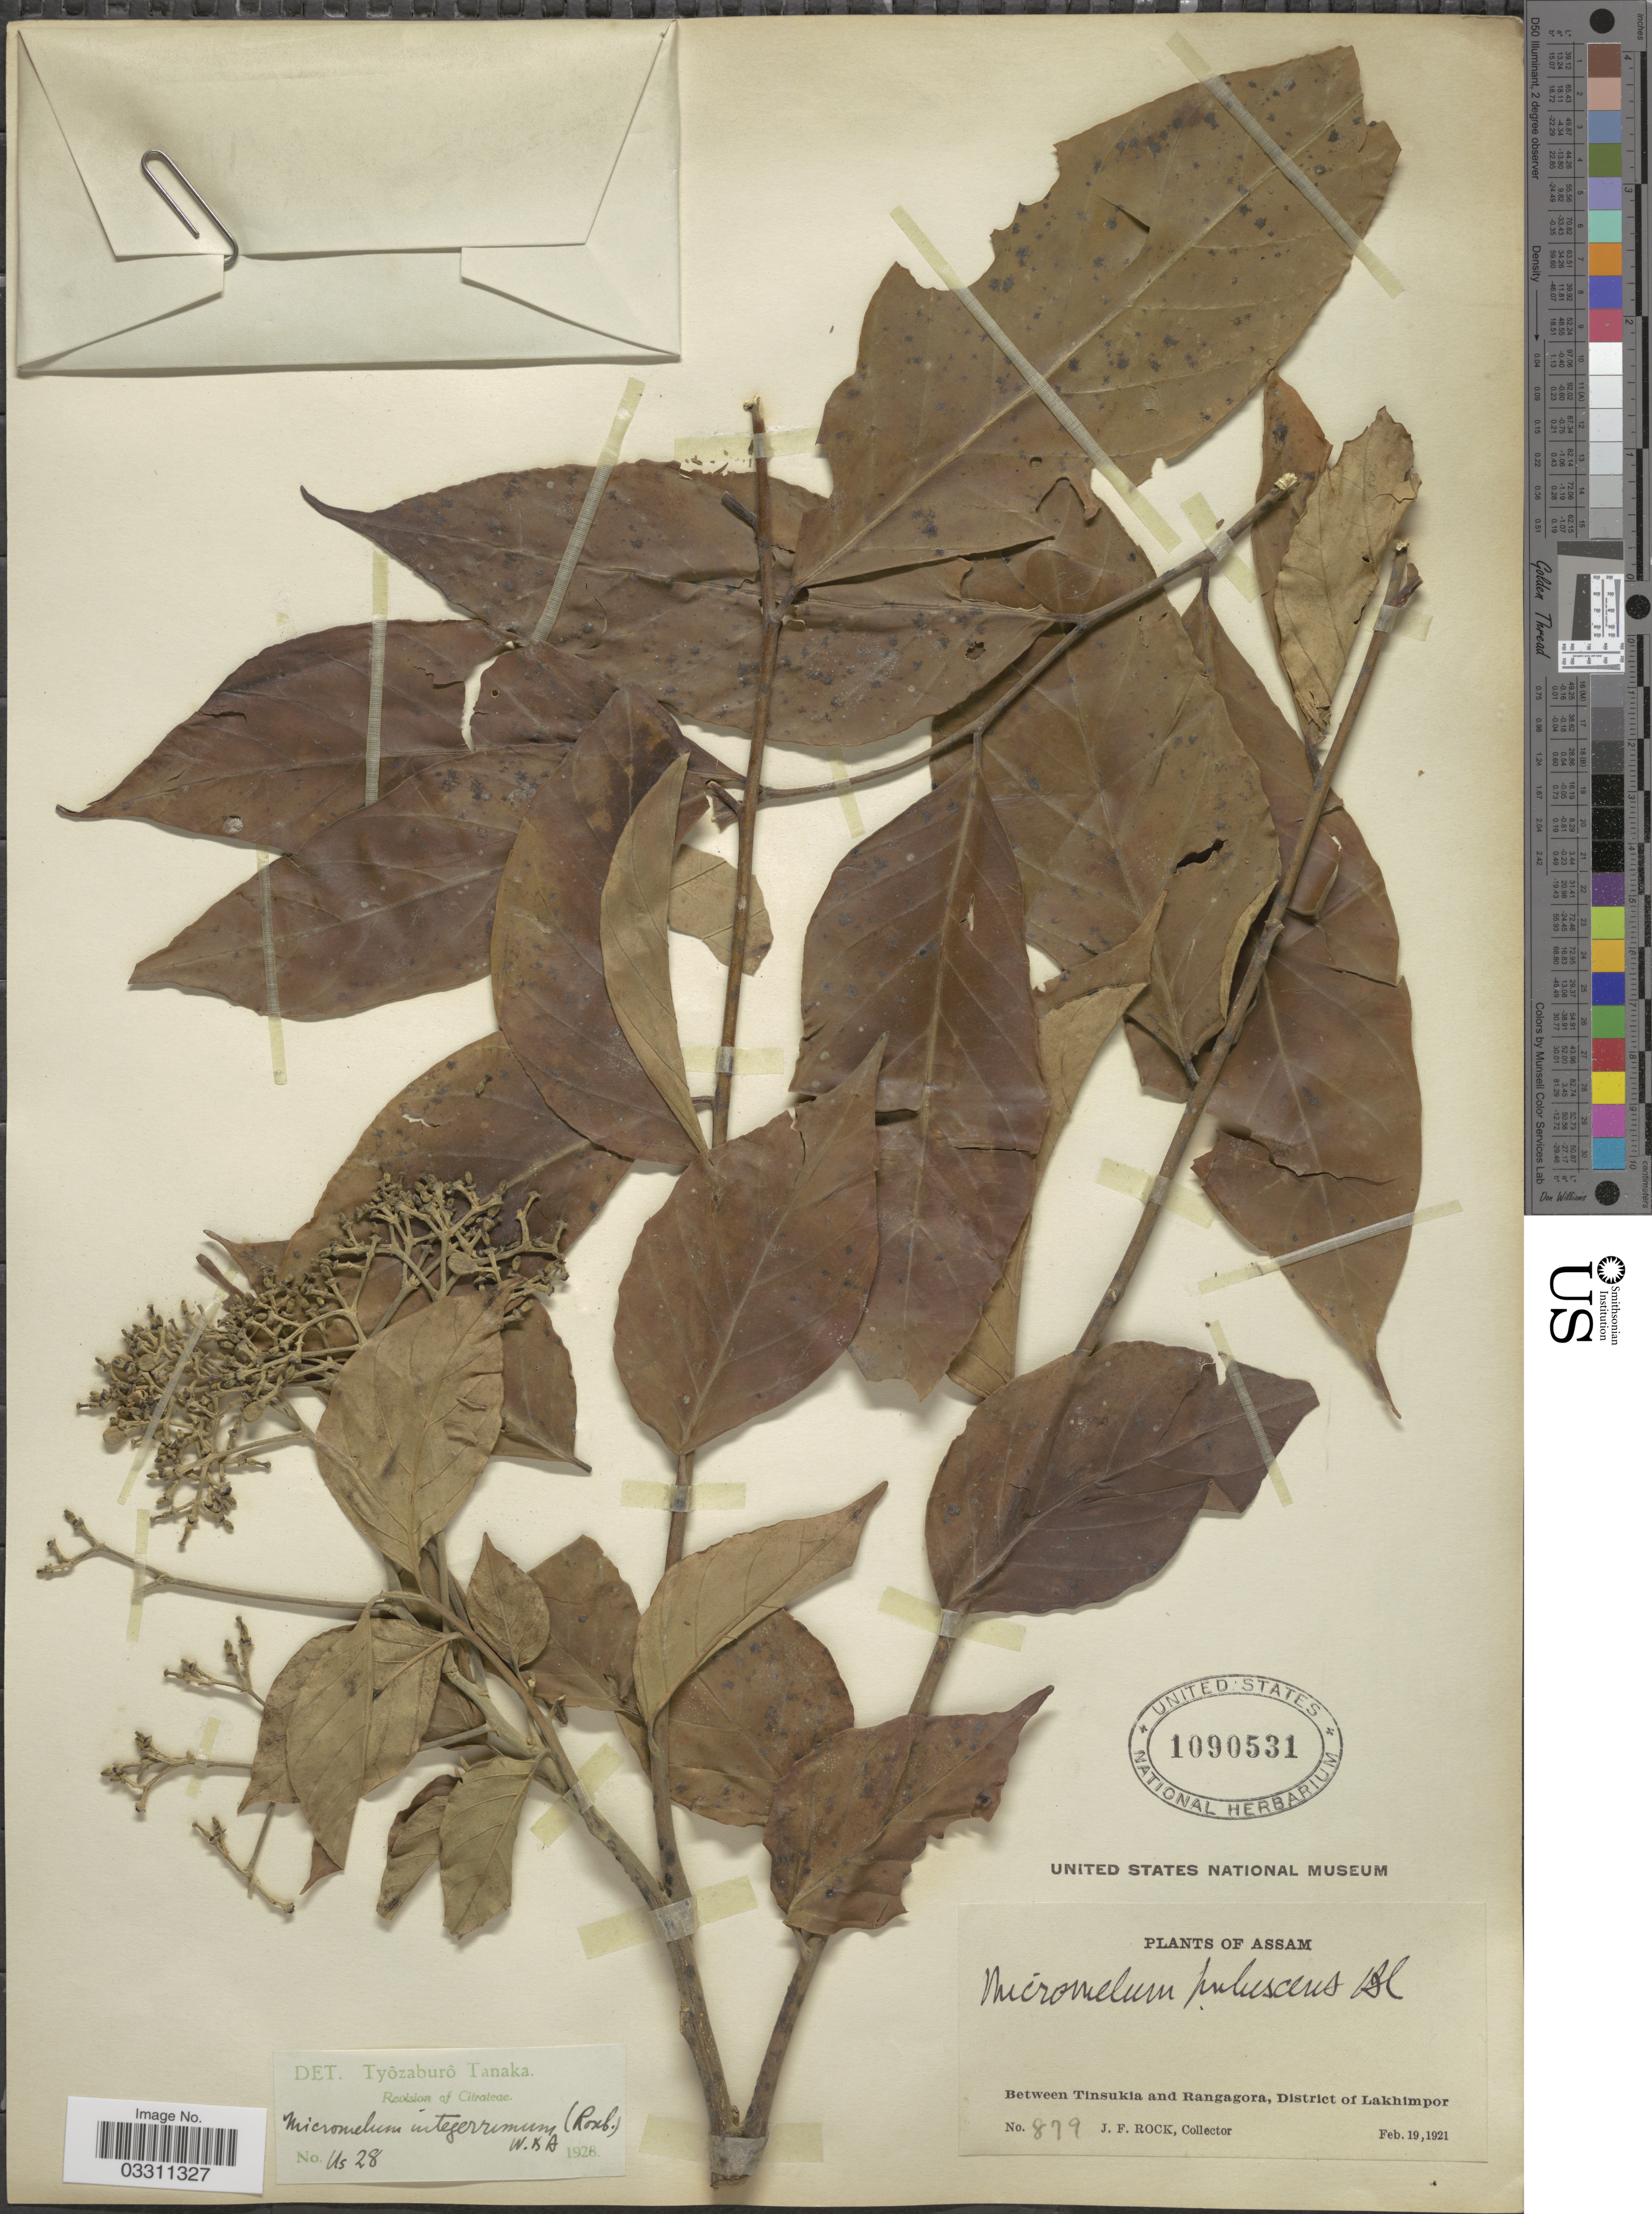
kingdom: Plantae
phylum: Tracheophyta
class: Magnoliopsida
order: Sapindales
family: Rutaceae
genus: Micromelum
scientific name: Micromelum integerrimum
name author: (Buch.-Ham. ex DC.) Wight & Arn. ex M. Roem.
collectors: J. Rock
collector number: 879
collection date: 1921-02-19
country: India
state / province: Assam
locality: Between Tinsukia and Rangagora, District of Lakhimpor.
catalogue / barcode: US 1090531